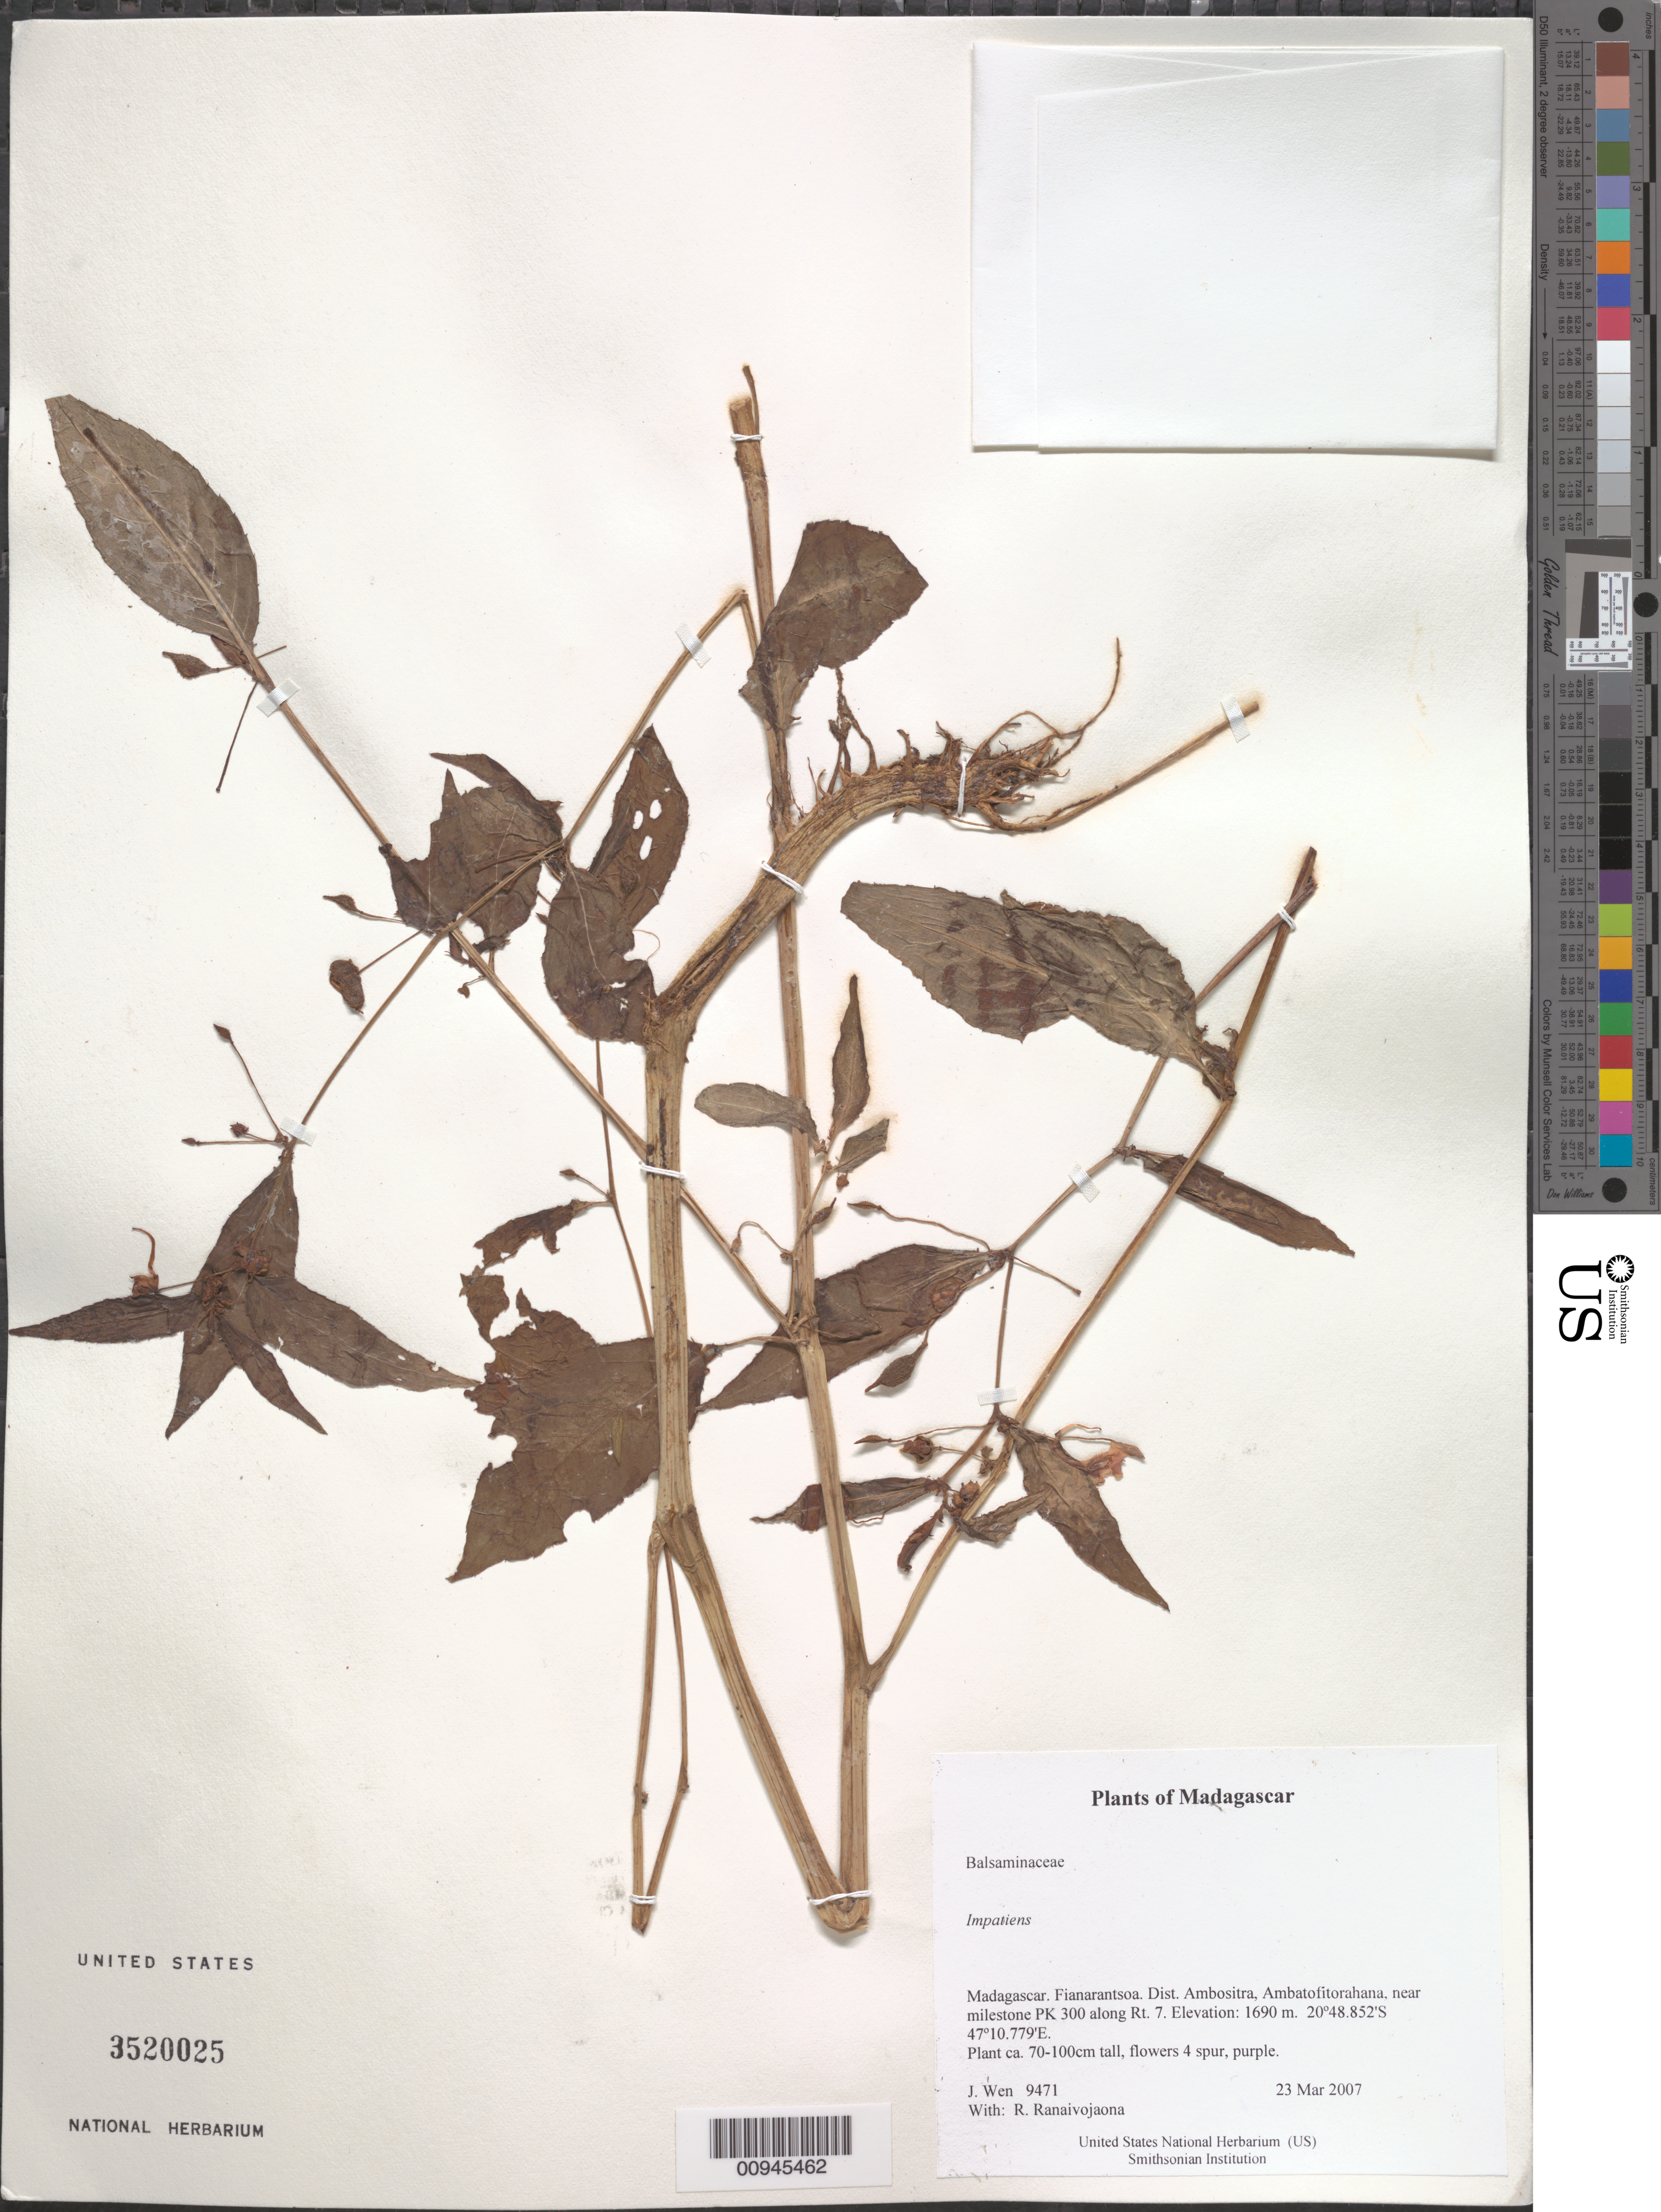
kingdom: Plantae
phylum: Tracheophyta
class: Magnoliopsida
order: Ericales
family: Balsaminaceae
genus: Impatiens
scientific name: Impatiens sp.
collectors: J. Wen & R. Ranaivojaona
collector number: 9471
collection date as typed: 23 Mar 2007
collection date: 2007-03-23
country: Madagascar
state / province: Amoron'i Mania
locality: Dist. Ambositra, Ambatofitorahana near milestone PK 300 along Rt. 7.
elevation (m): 1690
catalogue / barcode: US 3520025